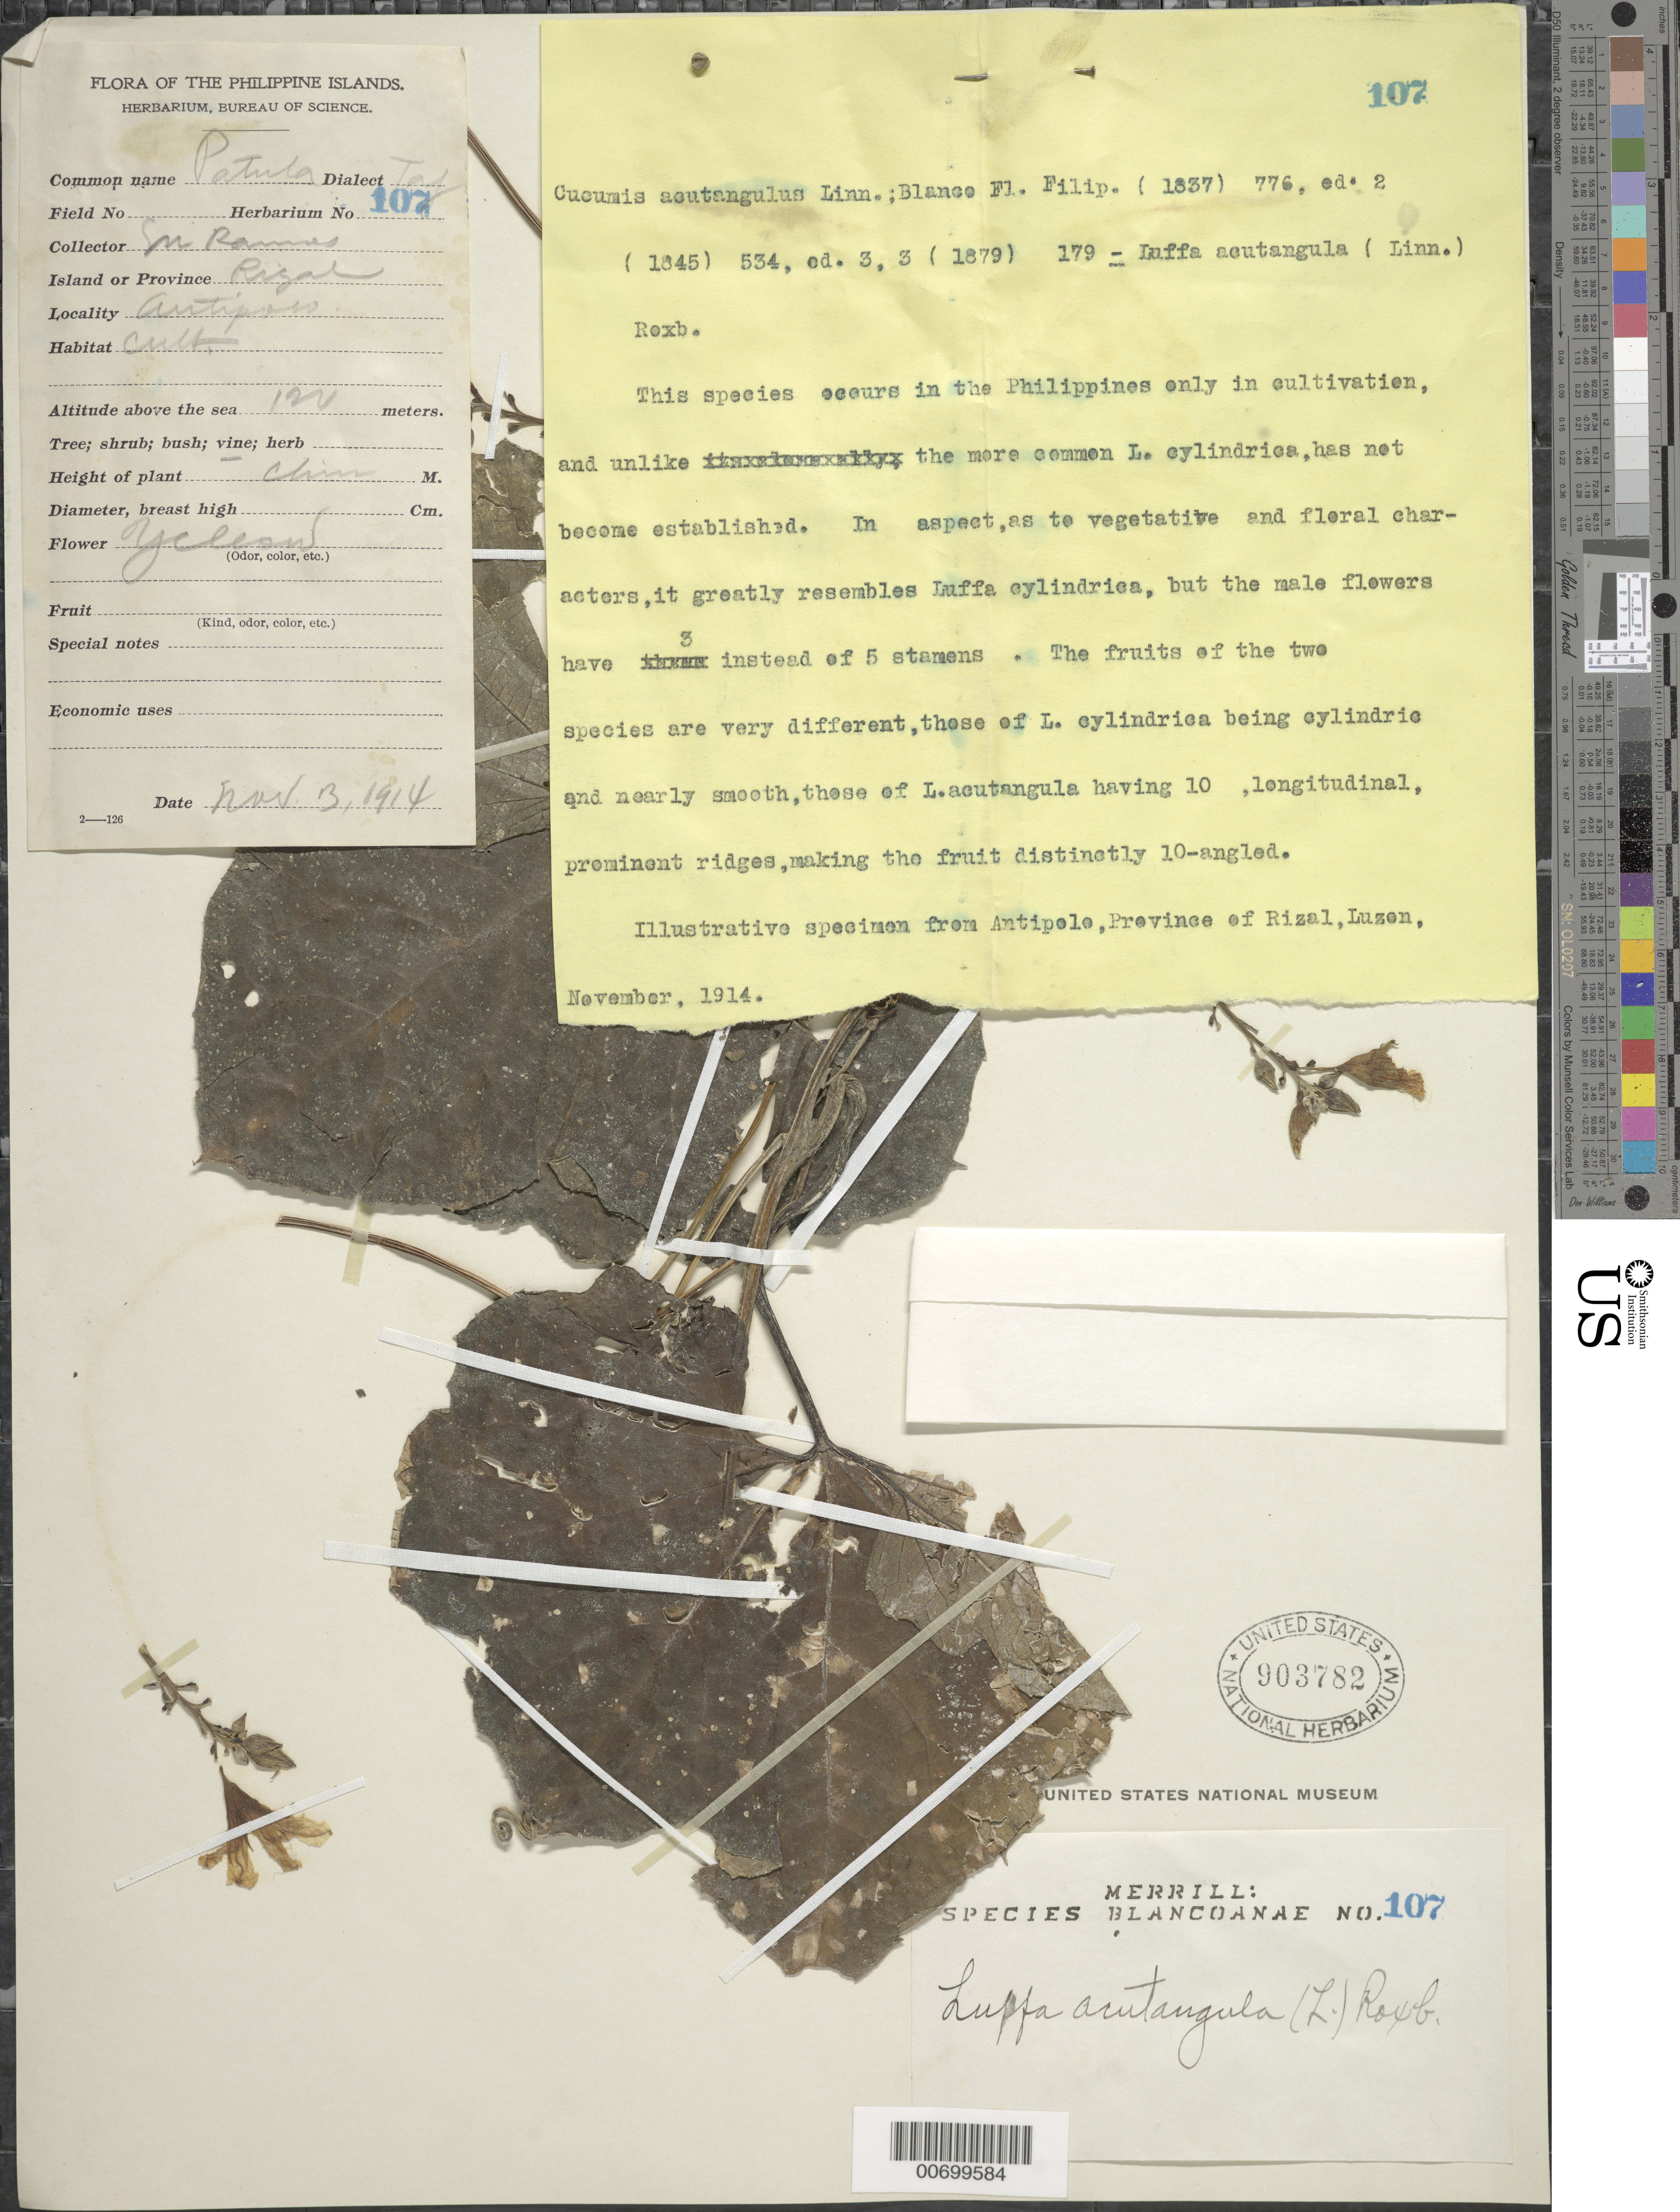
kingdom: Plantae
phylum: Tracheophyta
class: Magnoliopsida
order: Cucurbitales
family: Cucurbitaceae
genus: Luffa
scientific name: Luffa acutangula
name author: (L.) Roxb.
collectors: M. Ramos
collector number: Sp. Blancoan. 0107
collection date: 1914-11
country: Philippines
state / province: Calabarzon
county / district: Rizal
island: Luzon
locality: Antipolo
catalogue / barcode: US 903782